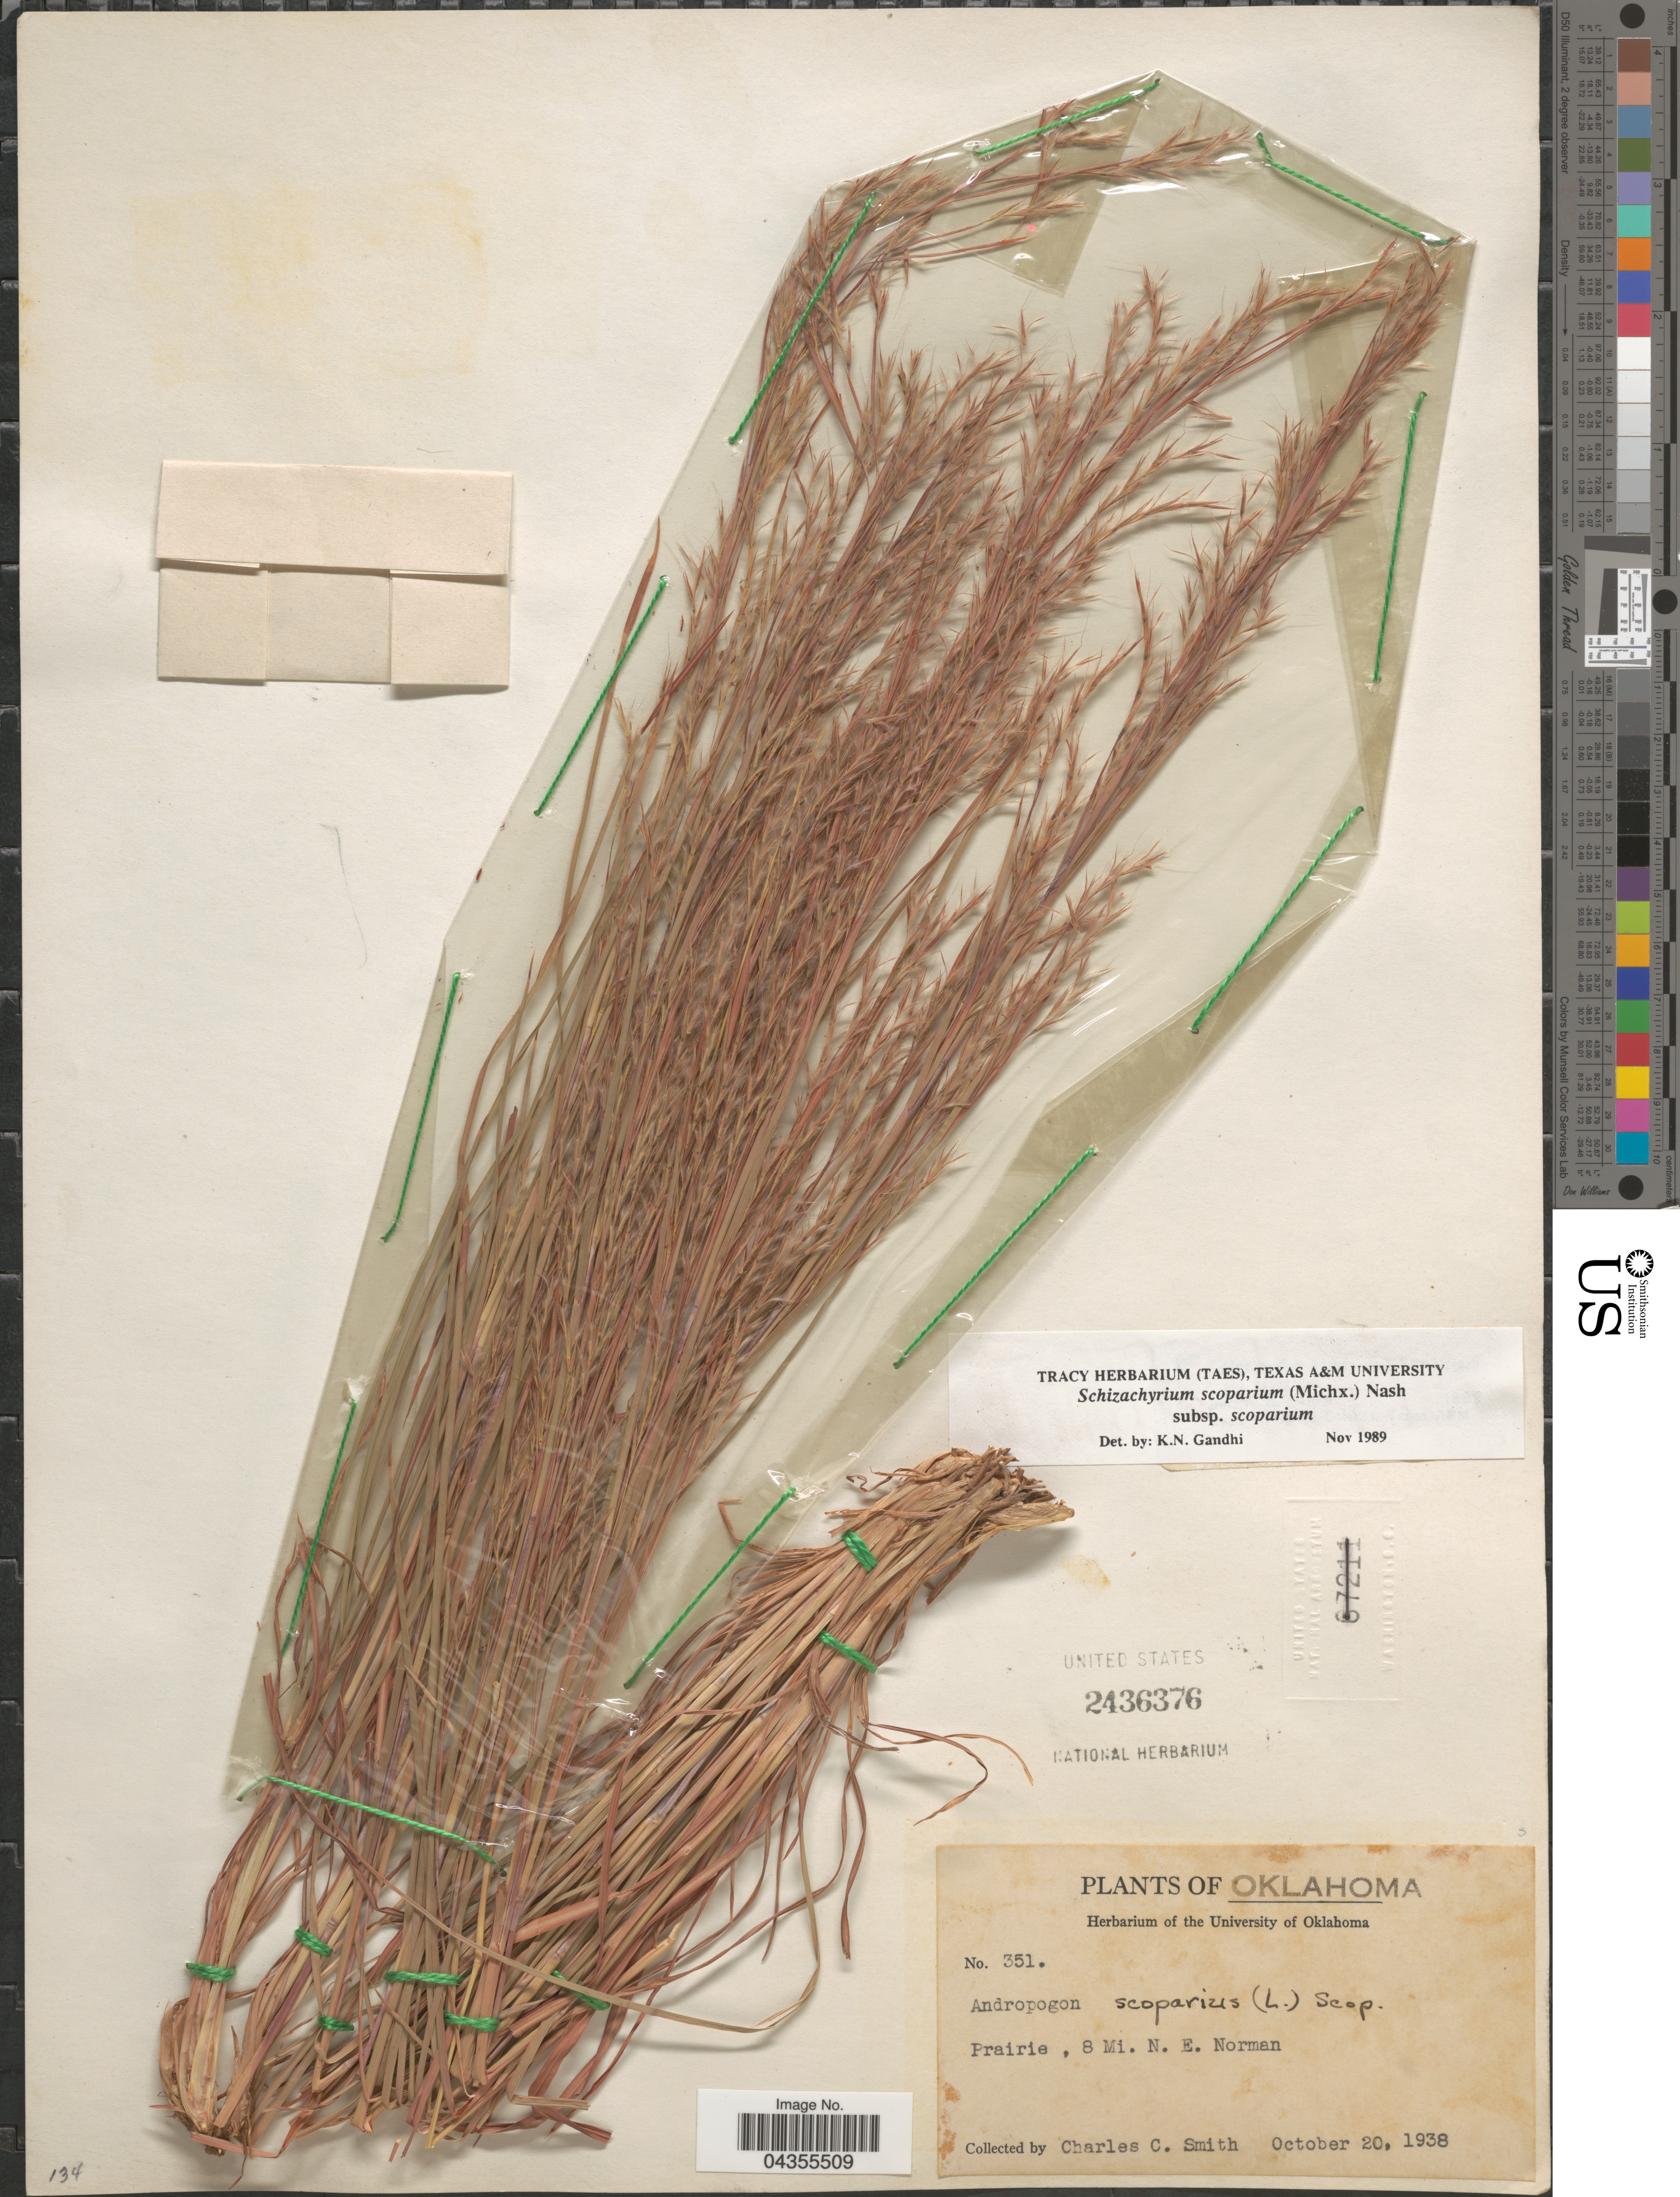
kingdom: Plantae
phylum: Tracheophyta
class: Liliopsida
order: Poales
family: Poaceae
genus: Schizachyrium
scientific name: Schizachyrium scoparium var. scoparium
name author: (Michx.) Nash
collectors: Ch. C. Smith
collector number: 351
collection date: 1938-10-20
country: United States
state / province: Oklahoma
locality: Prairie, 8 Mi. N. E. Norman.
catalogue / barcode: US 2436376